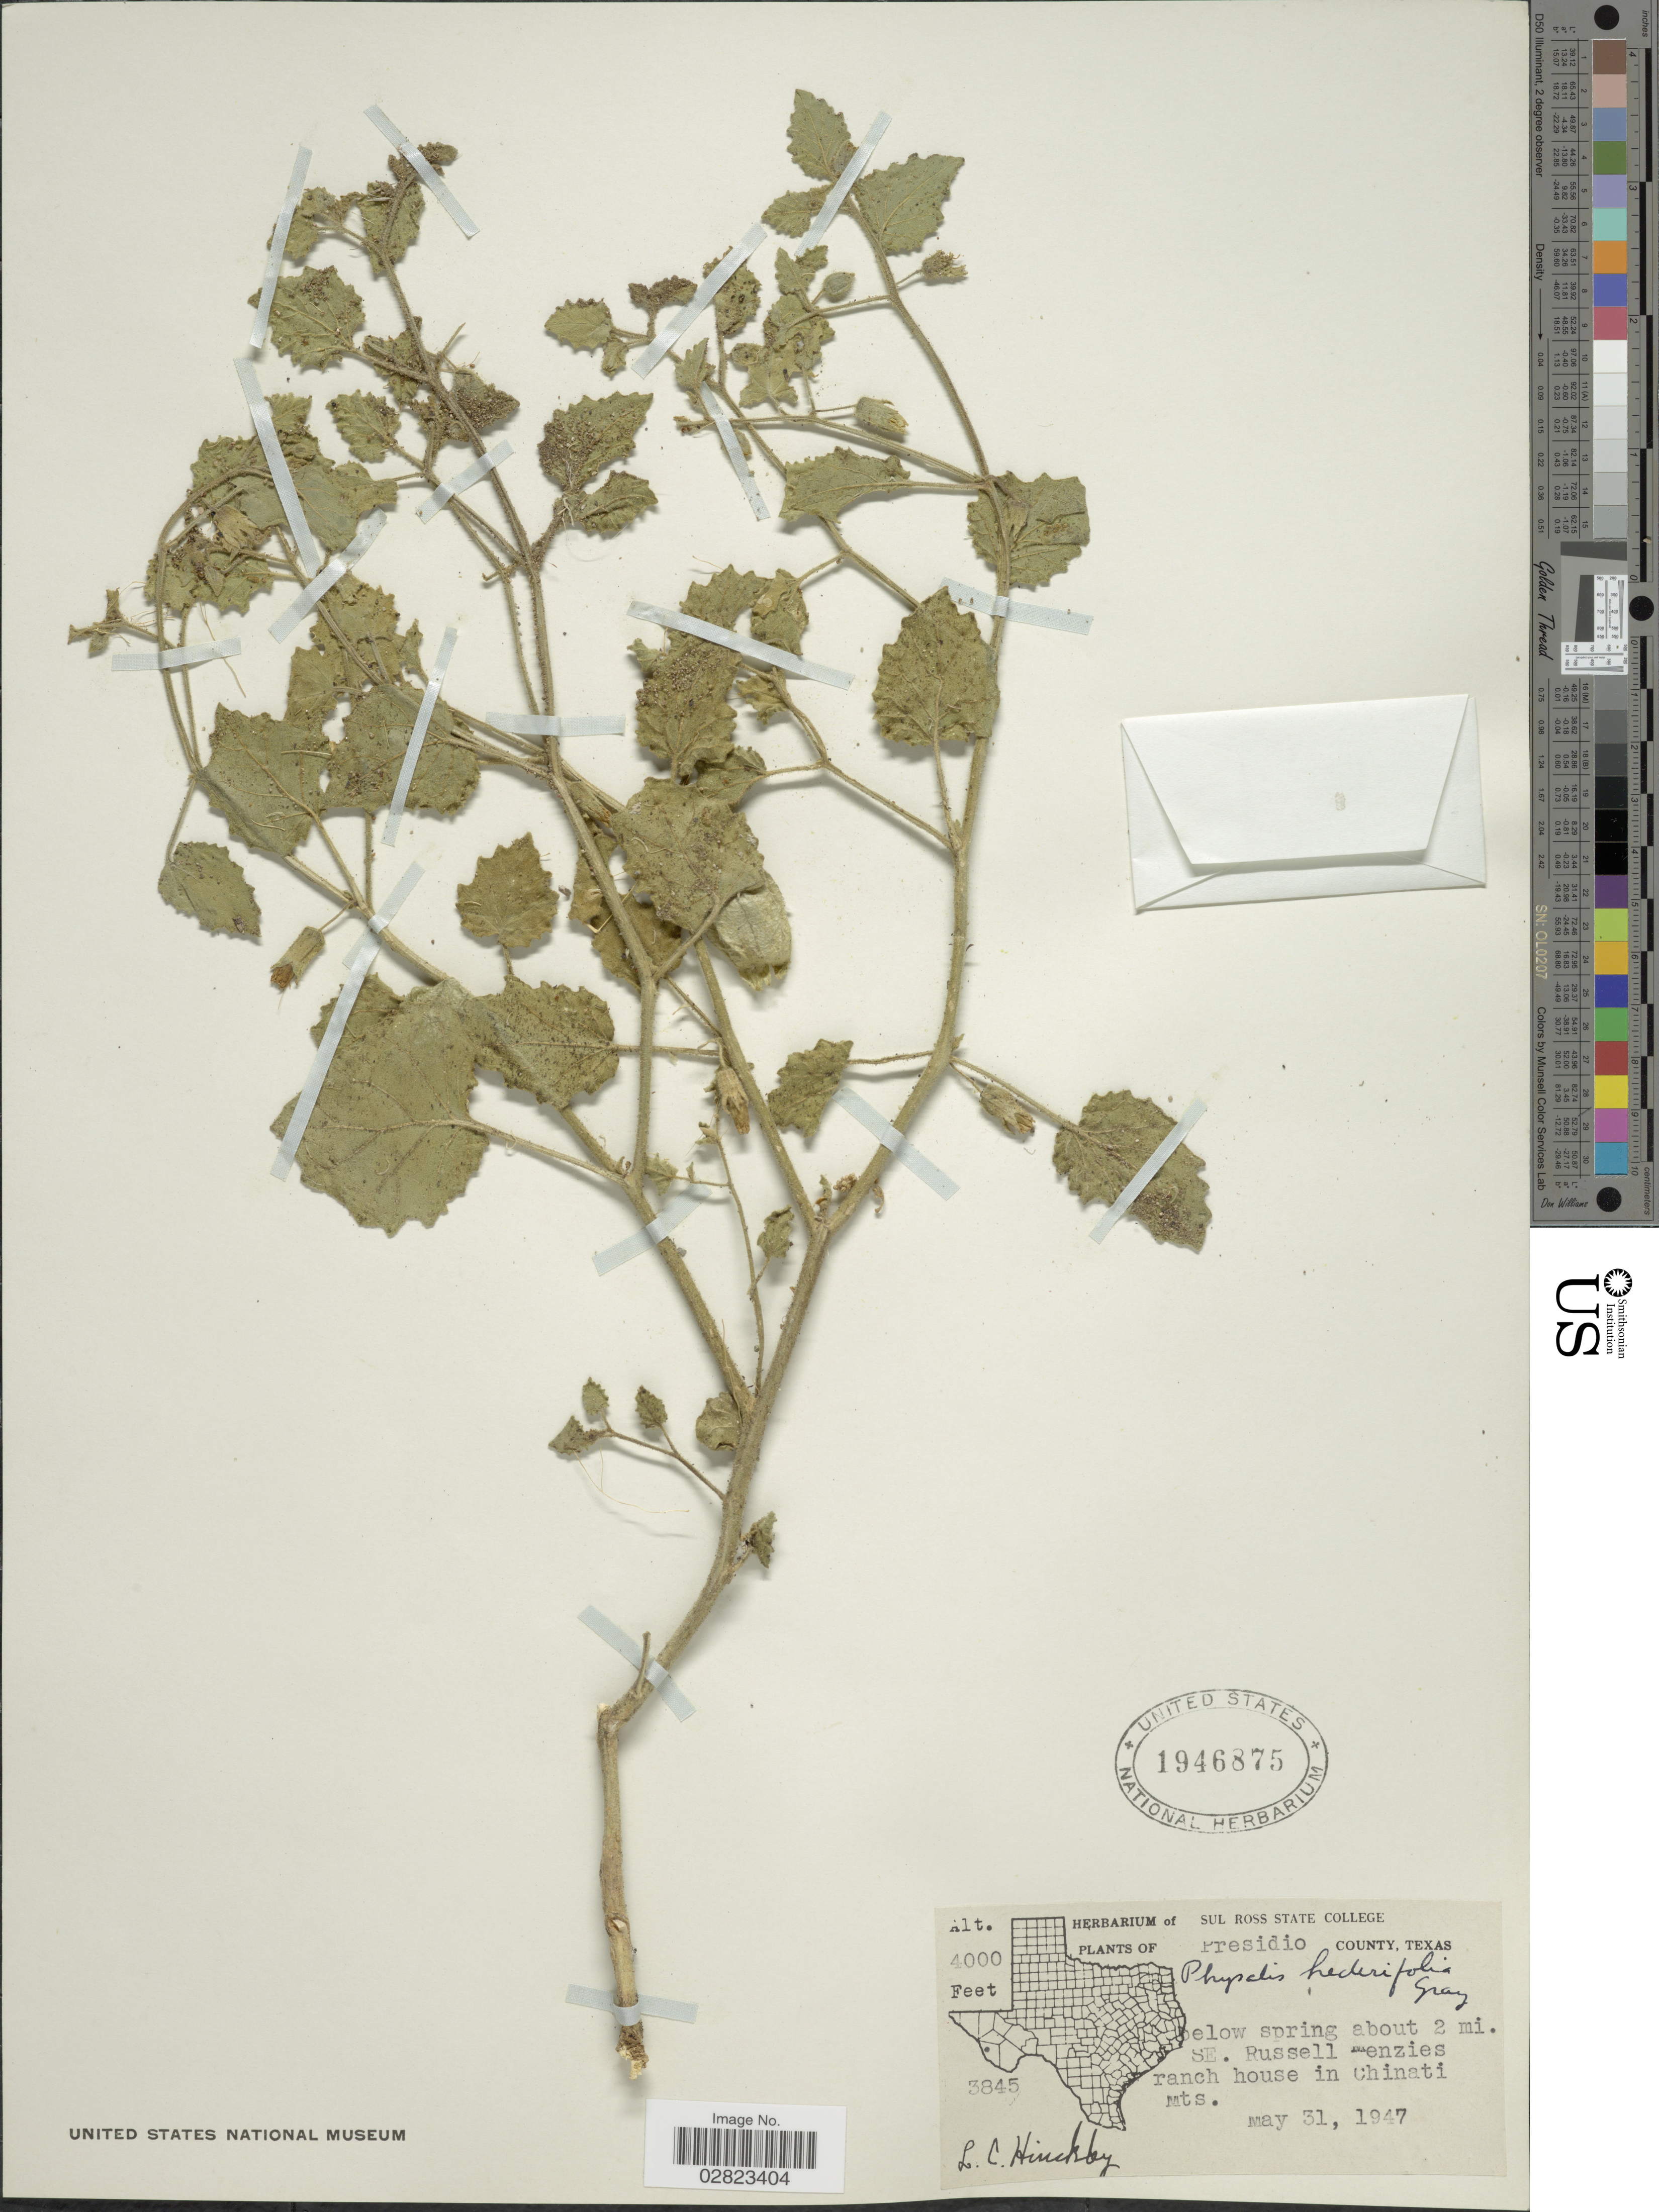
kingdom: Plantae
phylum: Tracheophyta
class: Magnoliopsida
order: Solanales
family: Solanaceae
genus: Physalis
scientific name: Physalis hederifolia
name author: A. Gray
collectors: L. Hinckley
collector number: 3845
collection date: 1947-05-31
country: United States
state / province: Texas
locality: Presidio County. Below spring about 2 mi. SE. Russell Menzies ranch house in Chinati Mts.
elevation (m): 1219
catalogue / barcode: US 1946875